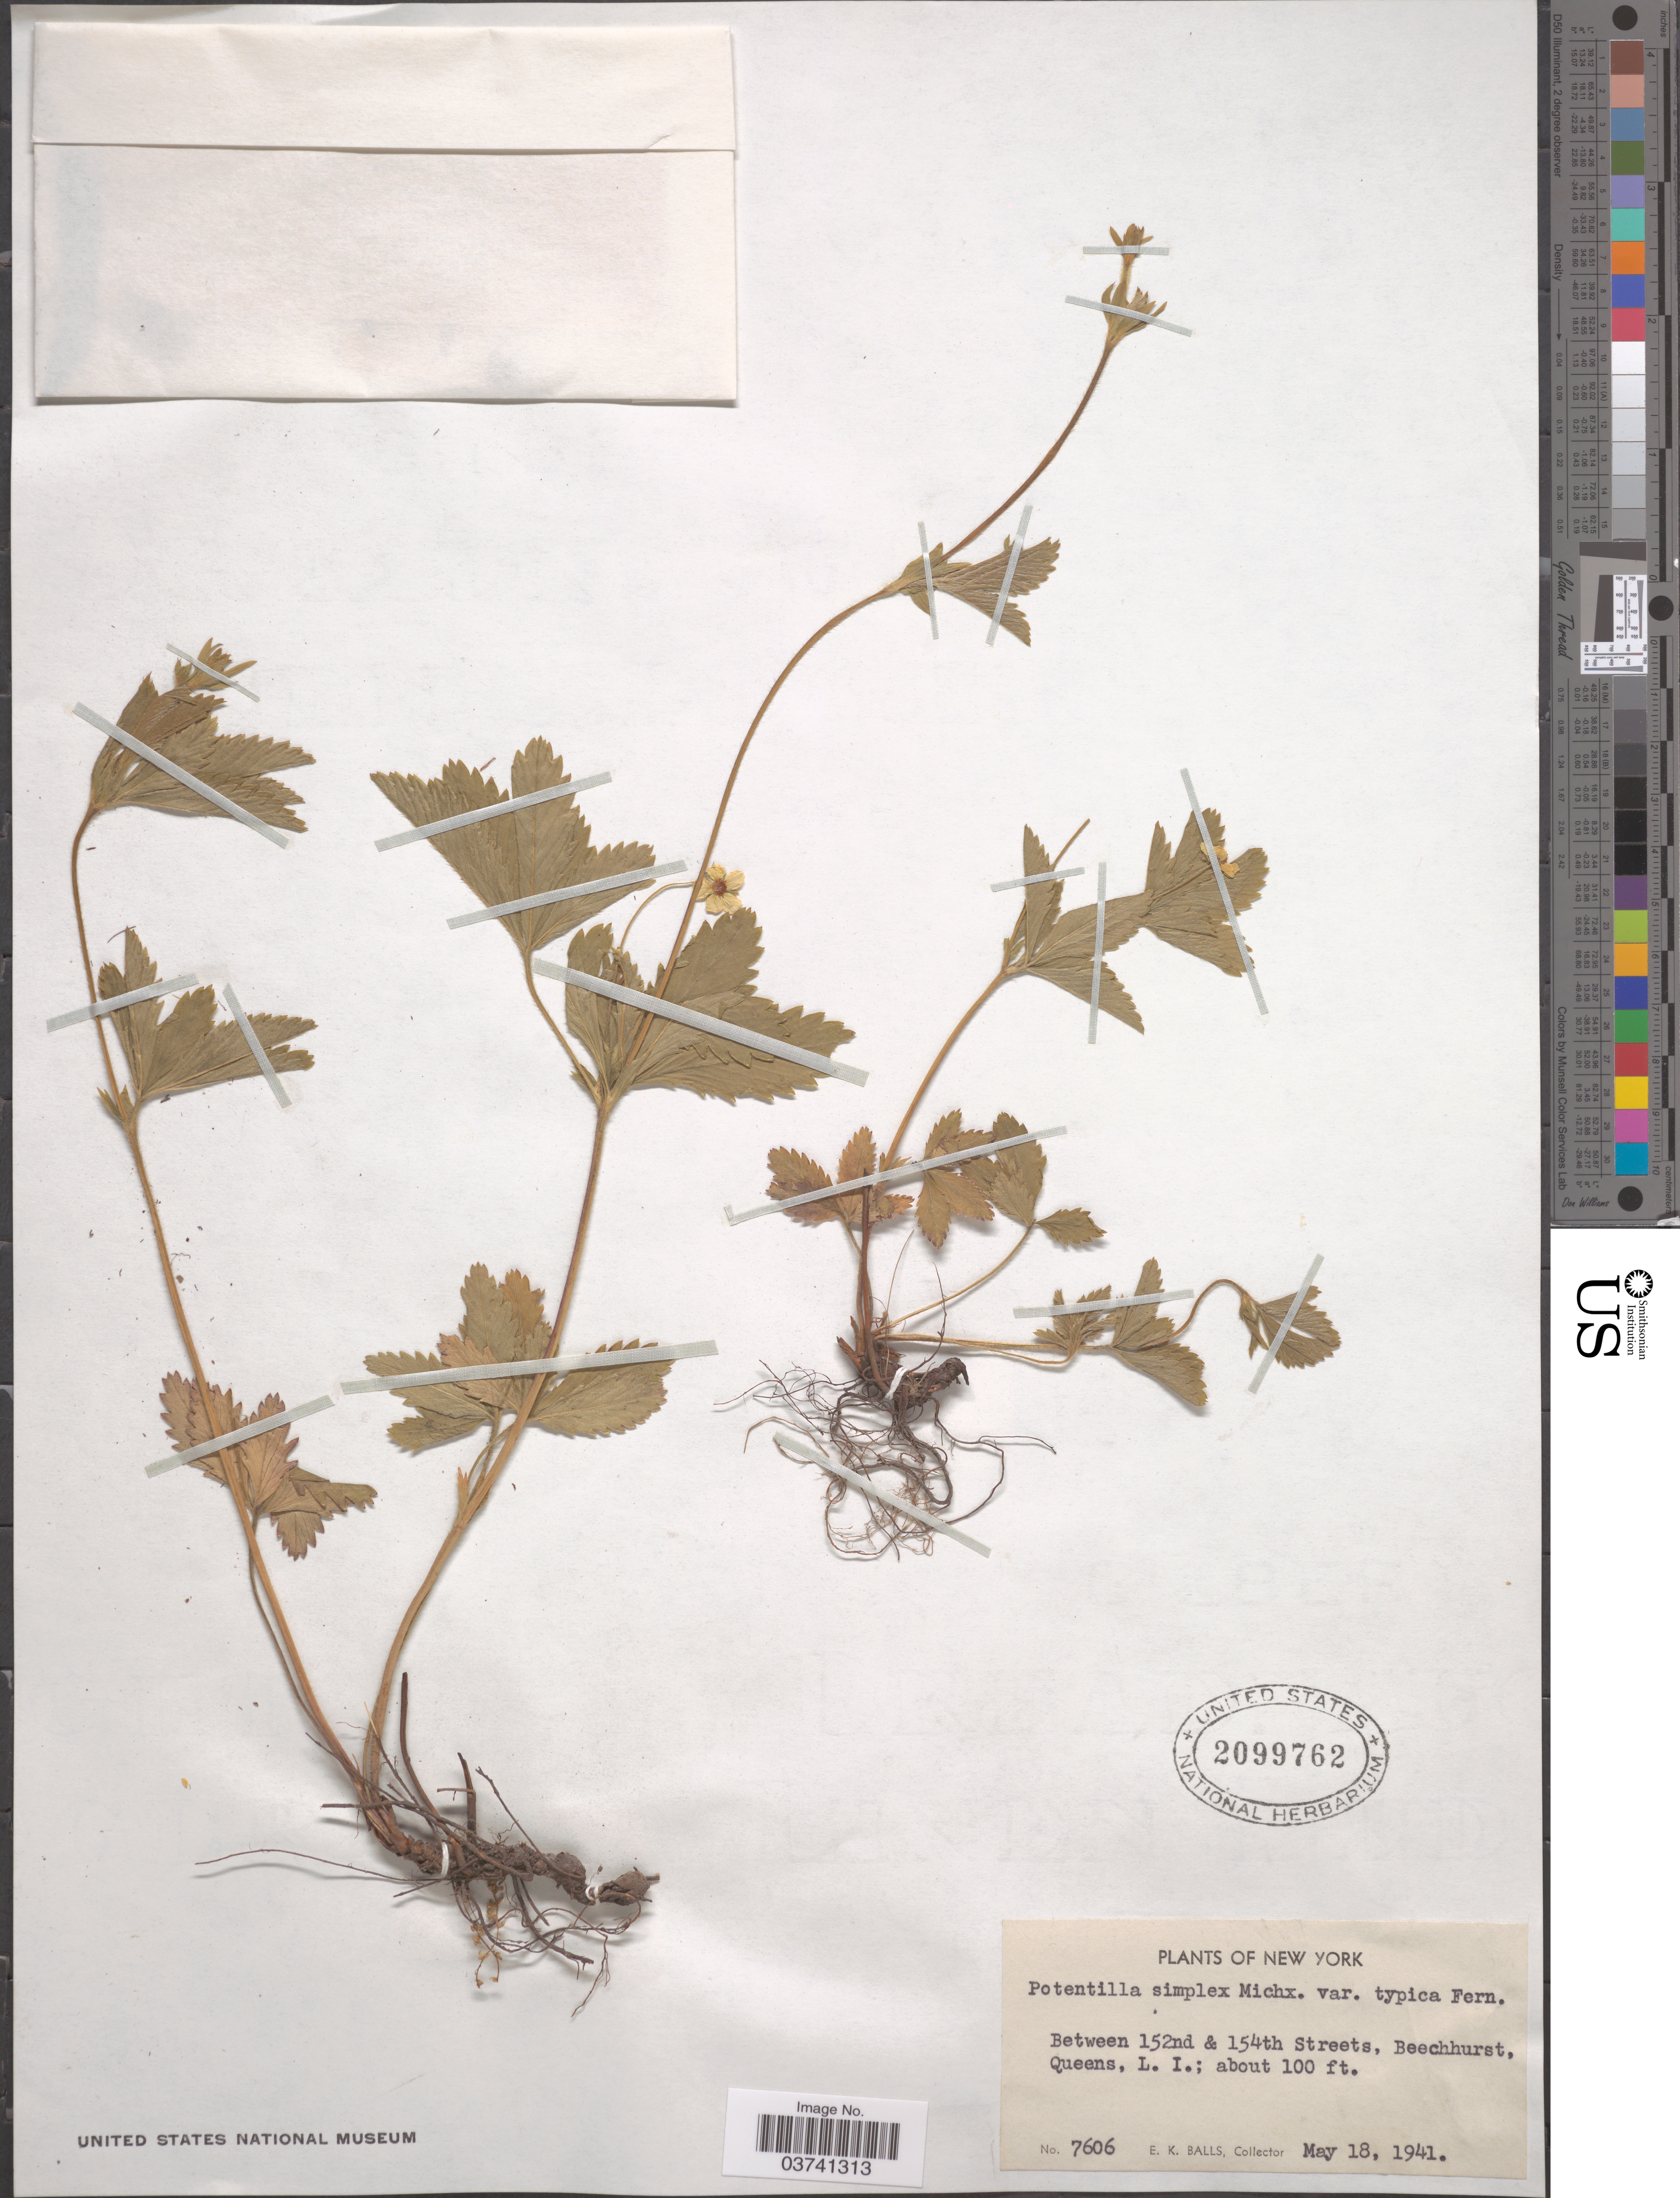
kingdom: Plantae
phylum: Tracheophyta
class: Magnoliopsida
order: Rosales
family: Rosaceae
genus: Potentilla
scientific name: Potentilla simplex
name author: Michx.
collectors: E. K. Balls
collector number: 7606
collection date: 1941-05-18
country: United States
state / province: New York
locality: Between 152nd & 154th Streets, Beechhurst, Queens. L.I.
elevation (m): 30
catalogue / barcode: US 2099762